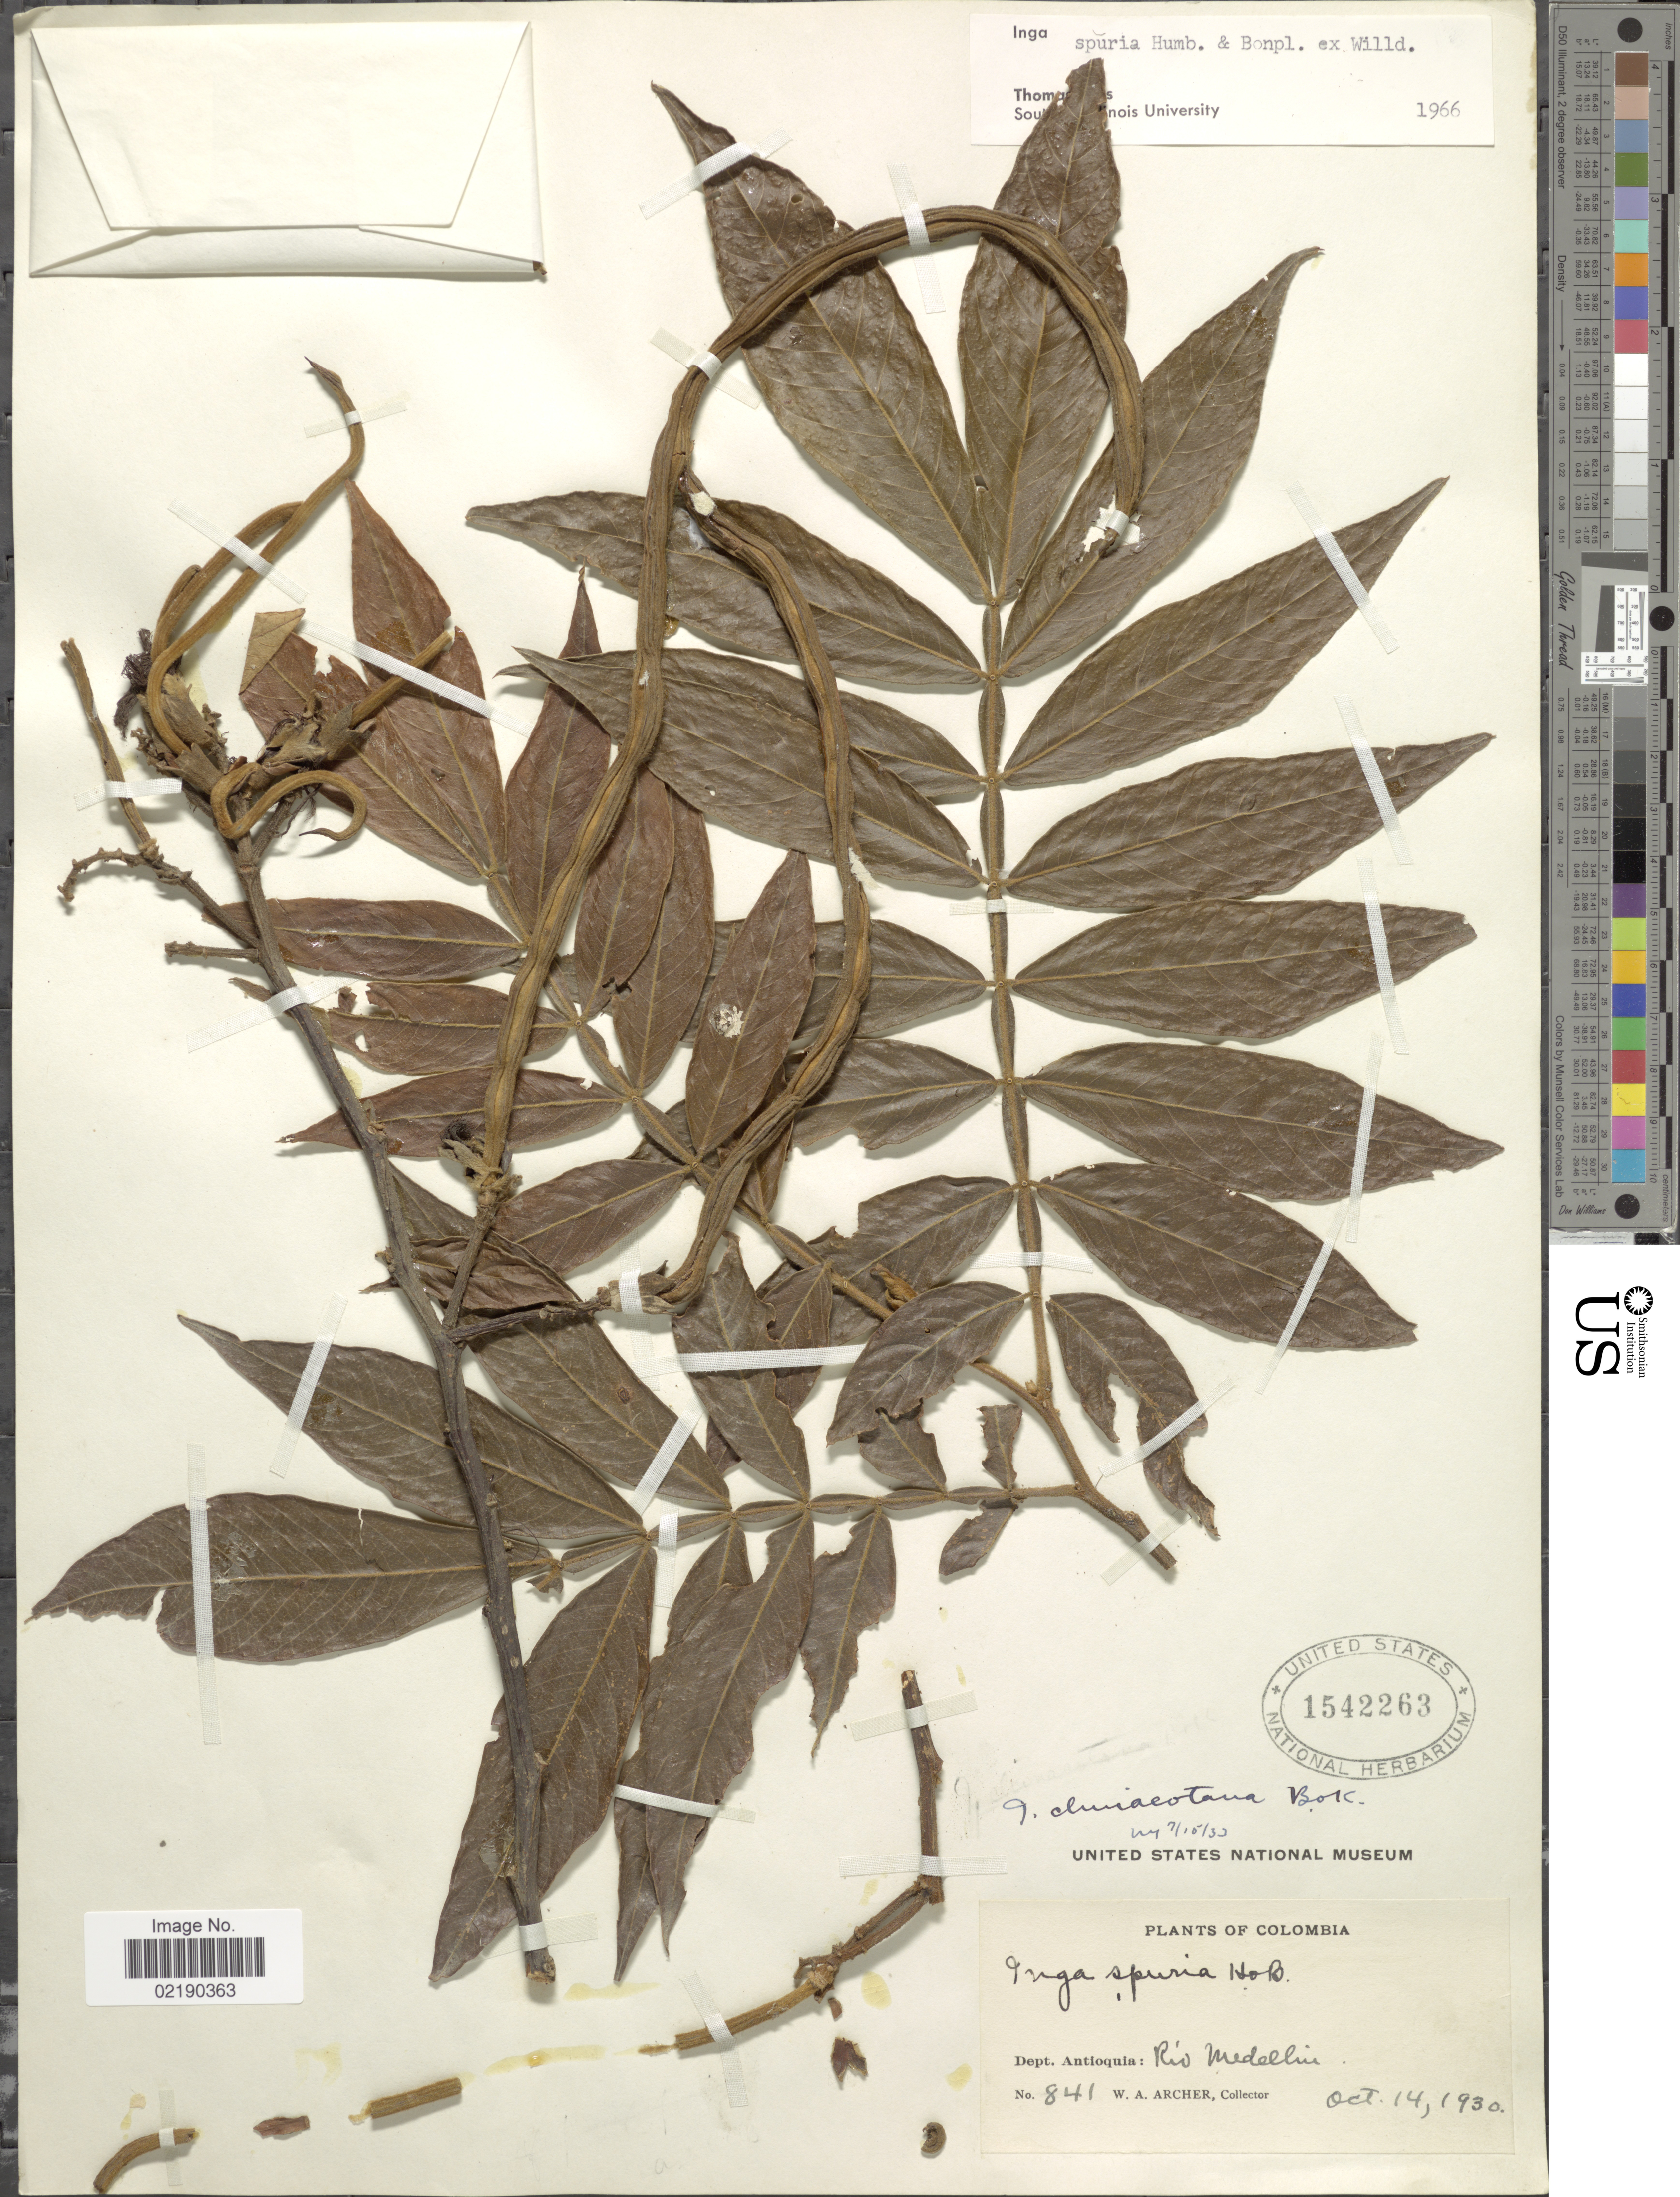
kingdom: Plantae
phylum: Tracheophyta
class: Magnoliopsida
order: Fabales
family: Fabaceae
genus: Inga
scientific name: Inga vera subsp. vera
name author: Willd.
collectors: W. A. Archer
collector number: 841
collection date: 1930-10-14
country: Colombia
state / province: Antioquia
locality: Rio Medellin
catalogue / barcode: US 1542263